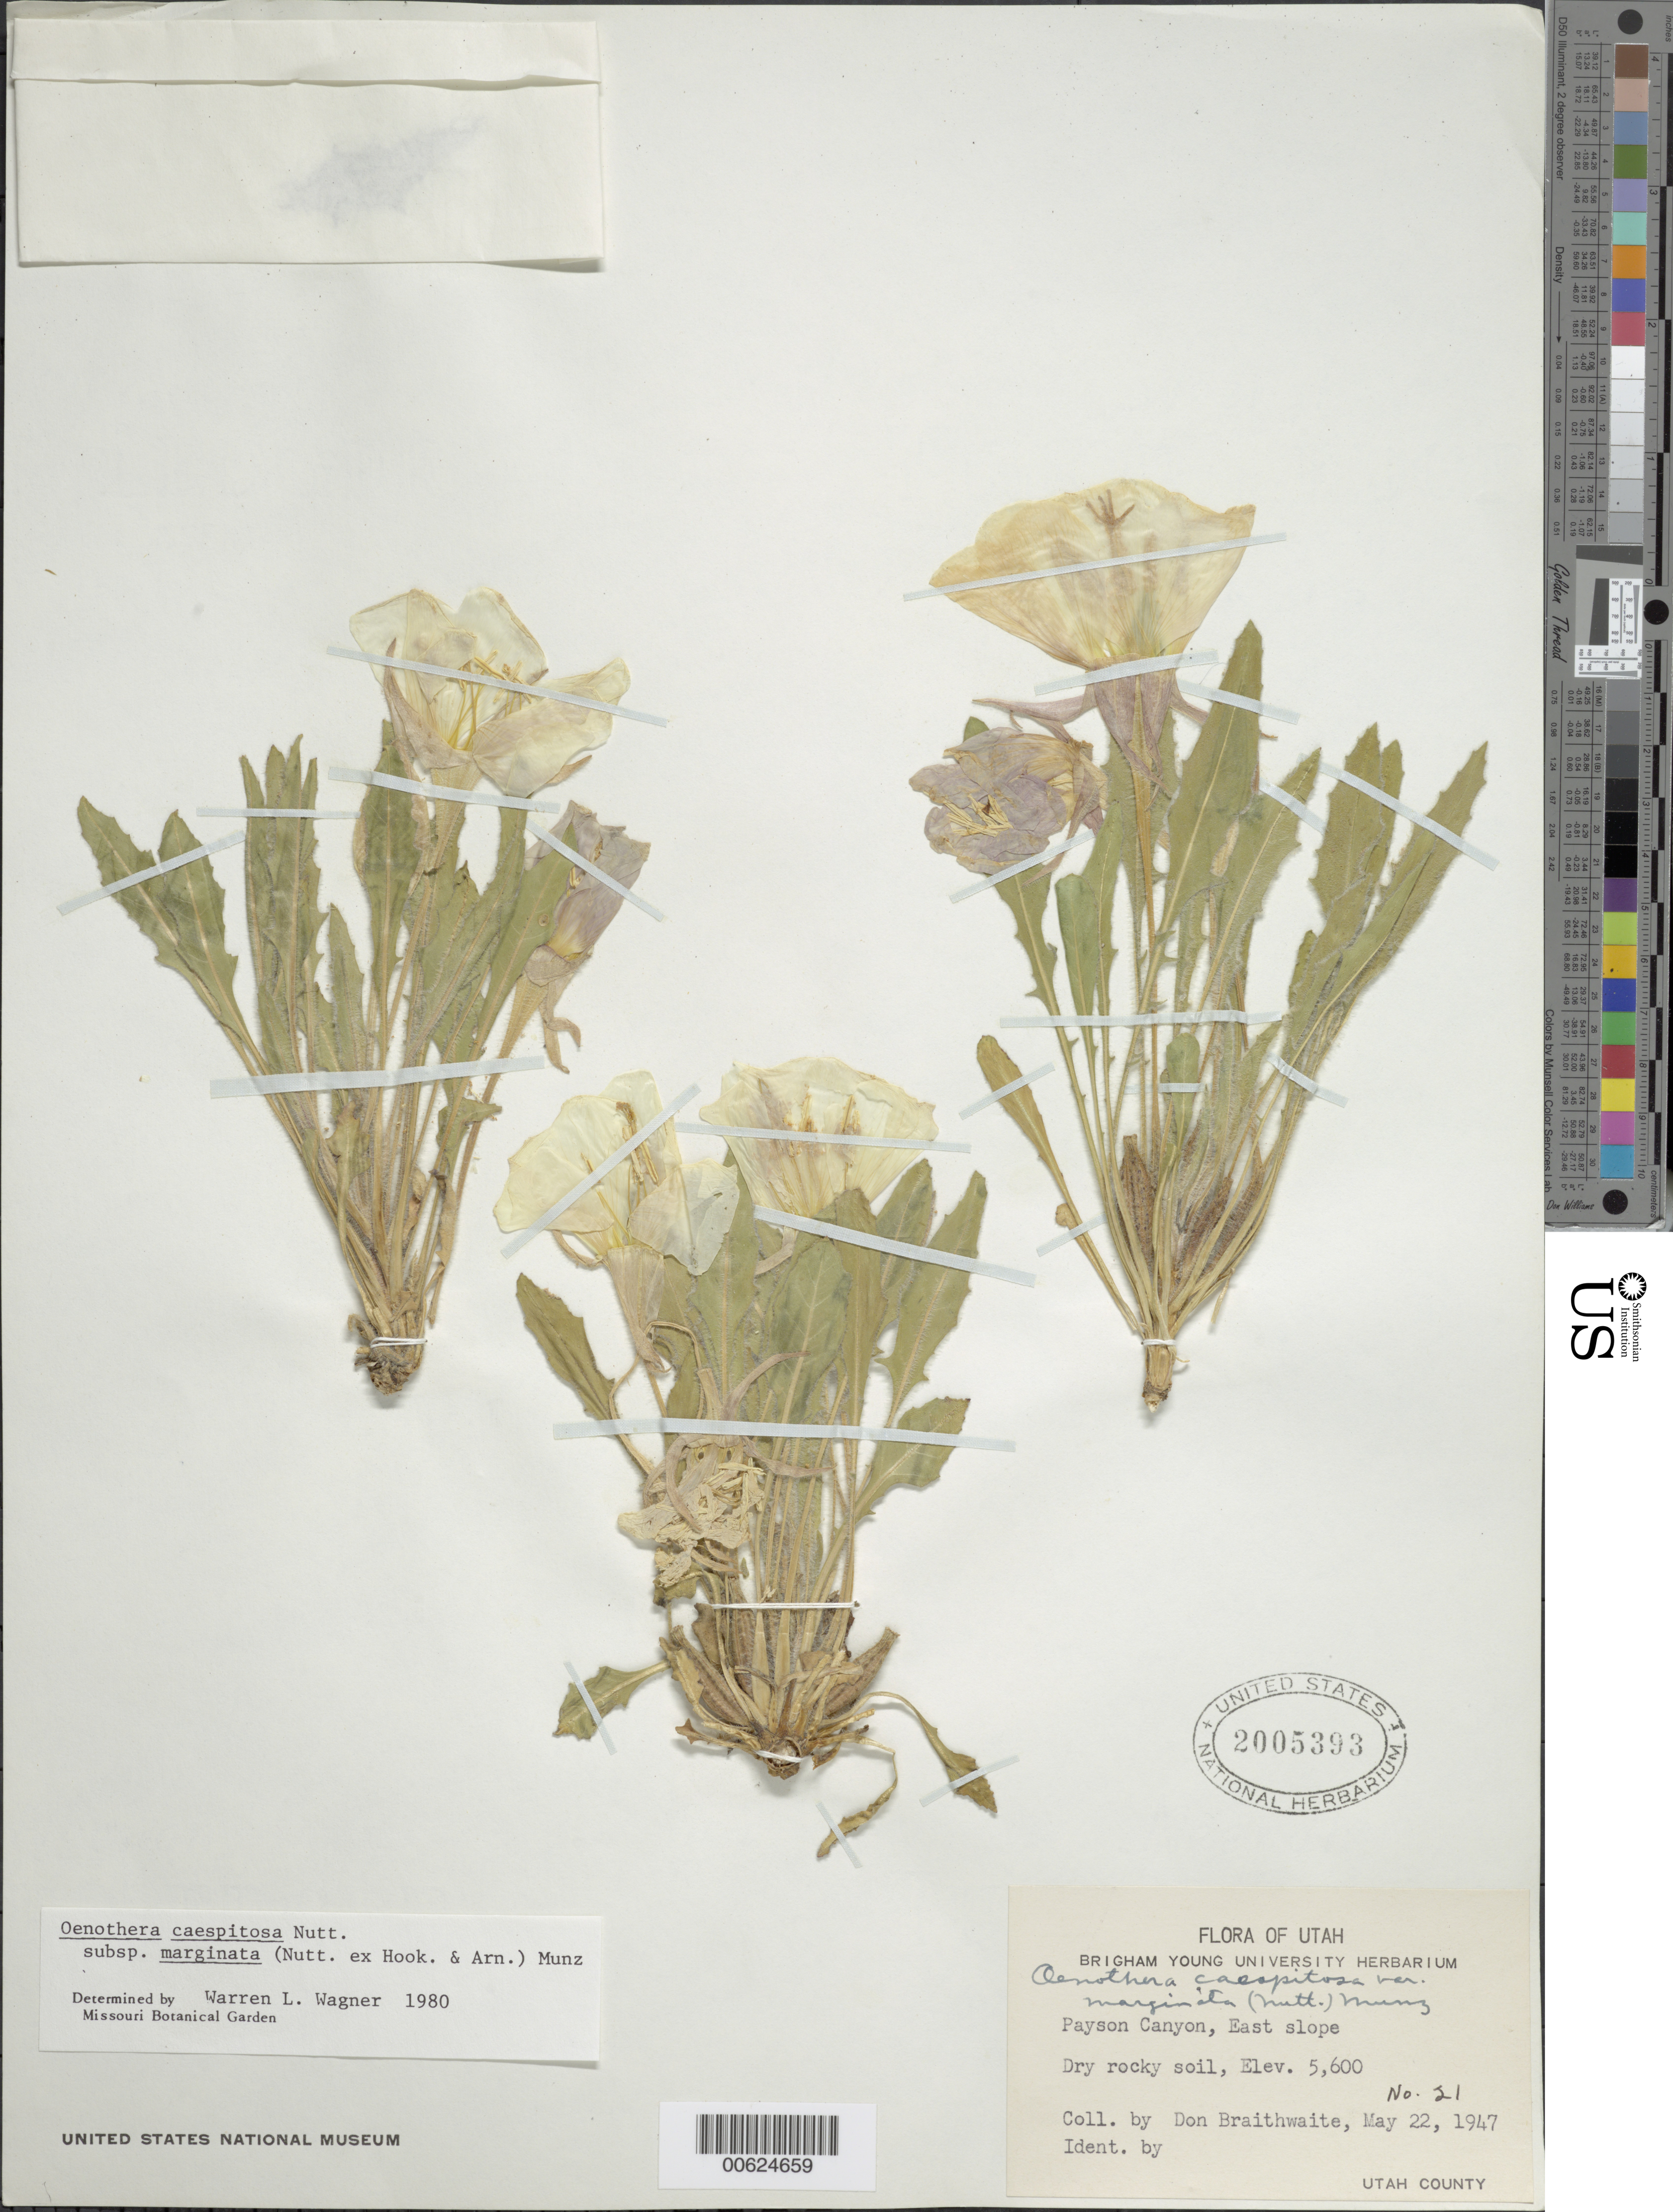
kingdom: Plantae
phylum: Tracheophyta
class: Magnoliopsida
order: Myrtales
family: Onagraceae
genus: Oenothera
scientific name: Oenothera cespitosa subsp. marginata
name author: (Nutt. ex Hook. & Arn.) Munz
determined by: Wagner, W. L., (BOT), Smithsonian Institution - National Museum of Natural History (UNITED STATES)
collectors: D. Braithwaite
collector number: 21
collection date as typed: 22 May 1947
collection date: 1947-05-22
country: United States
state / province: Utah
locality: Payson Canyon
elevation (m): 1707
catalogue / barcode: US 2005393